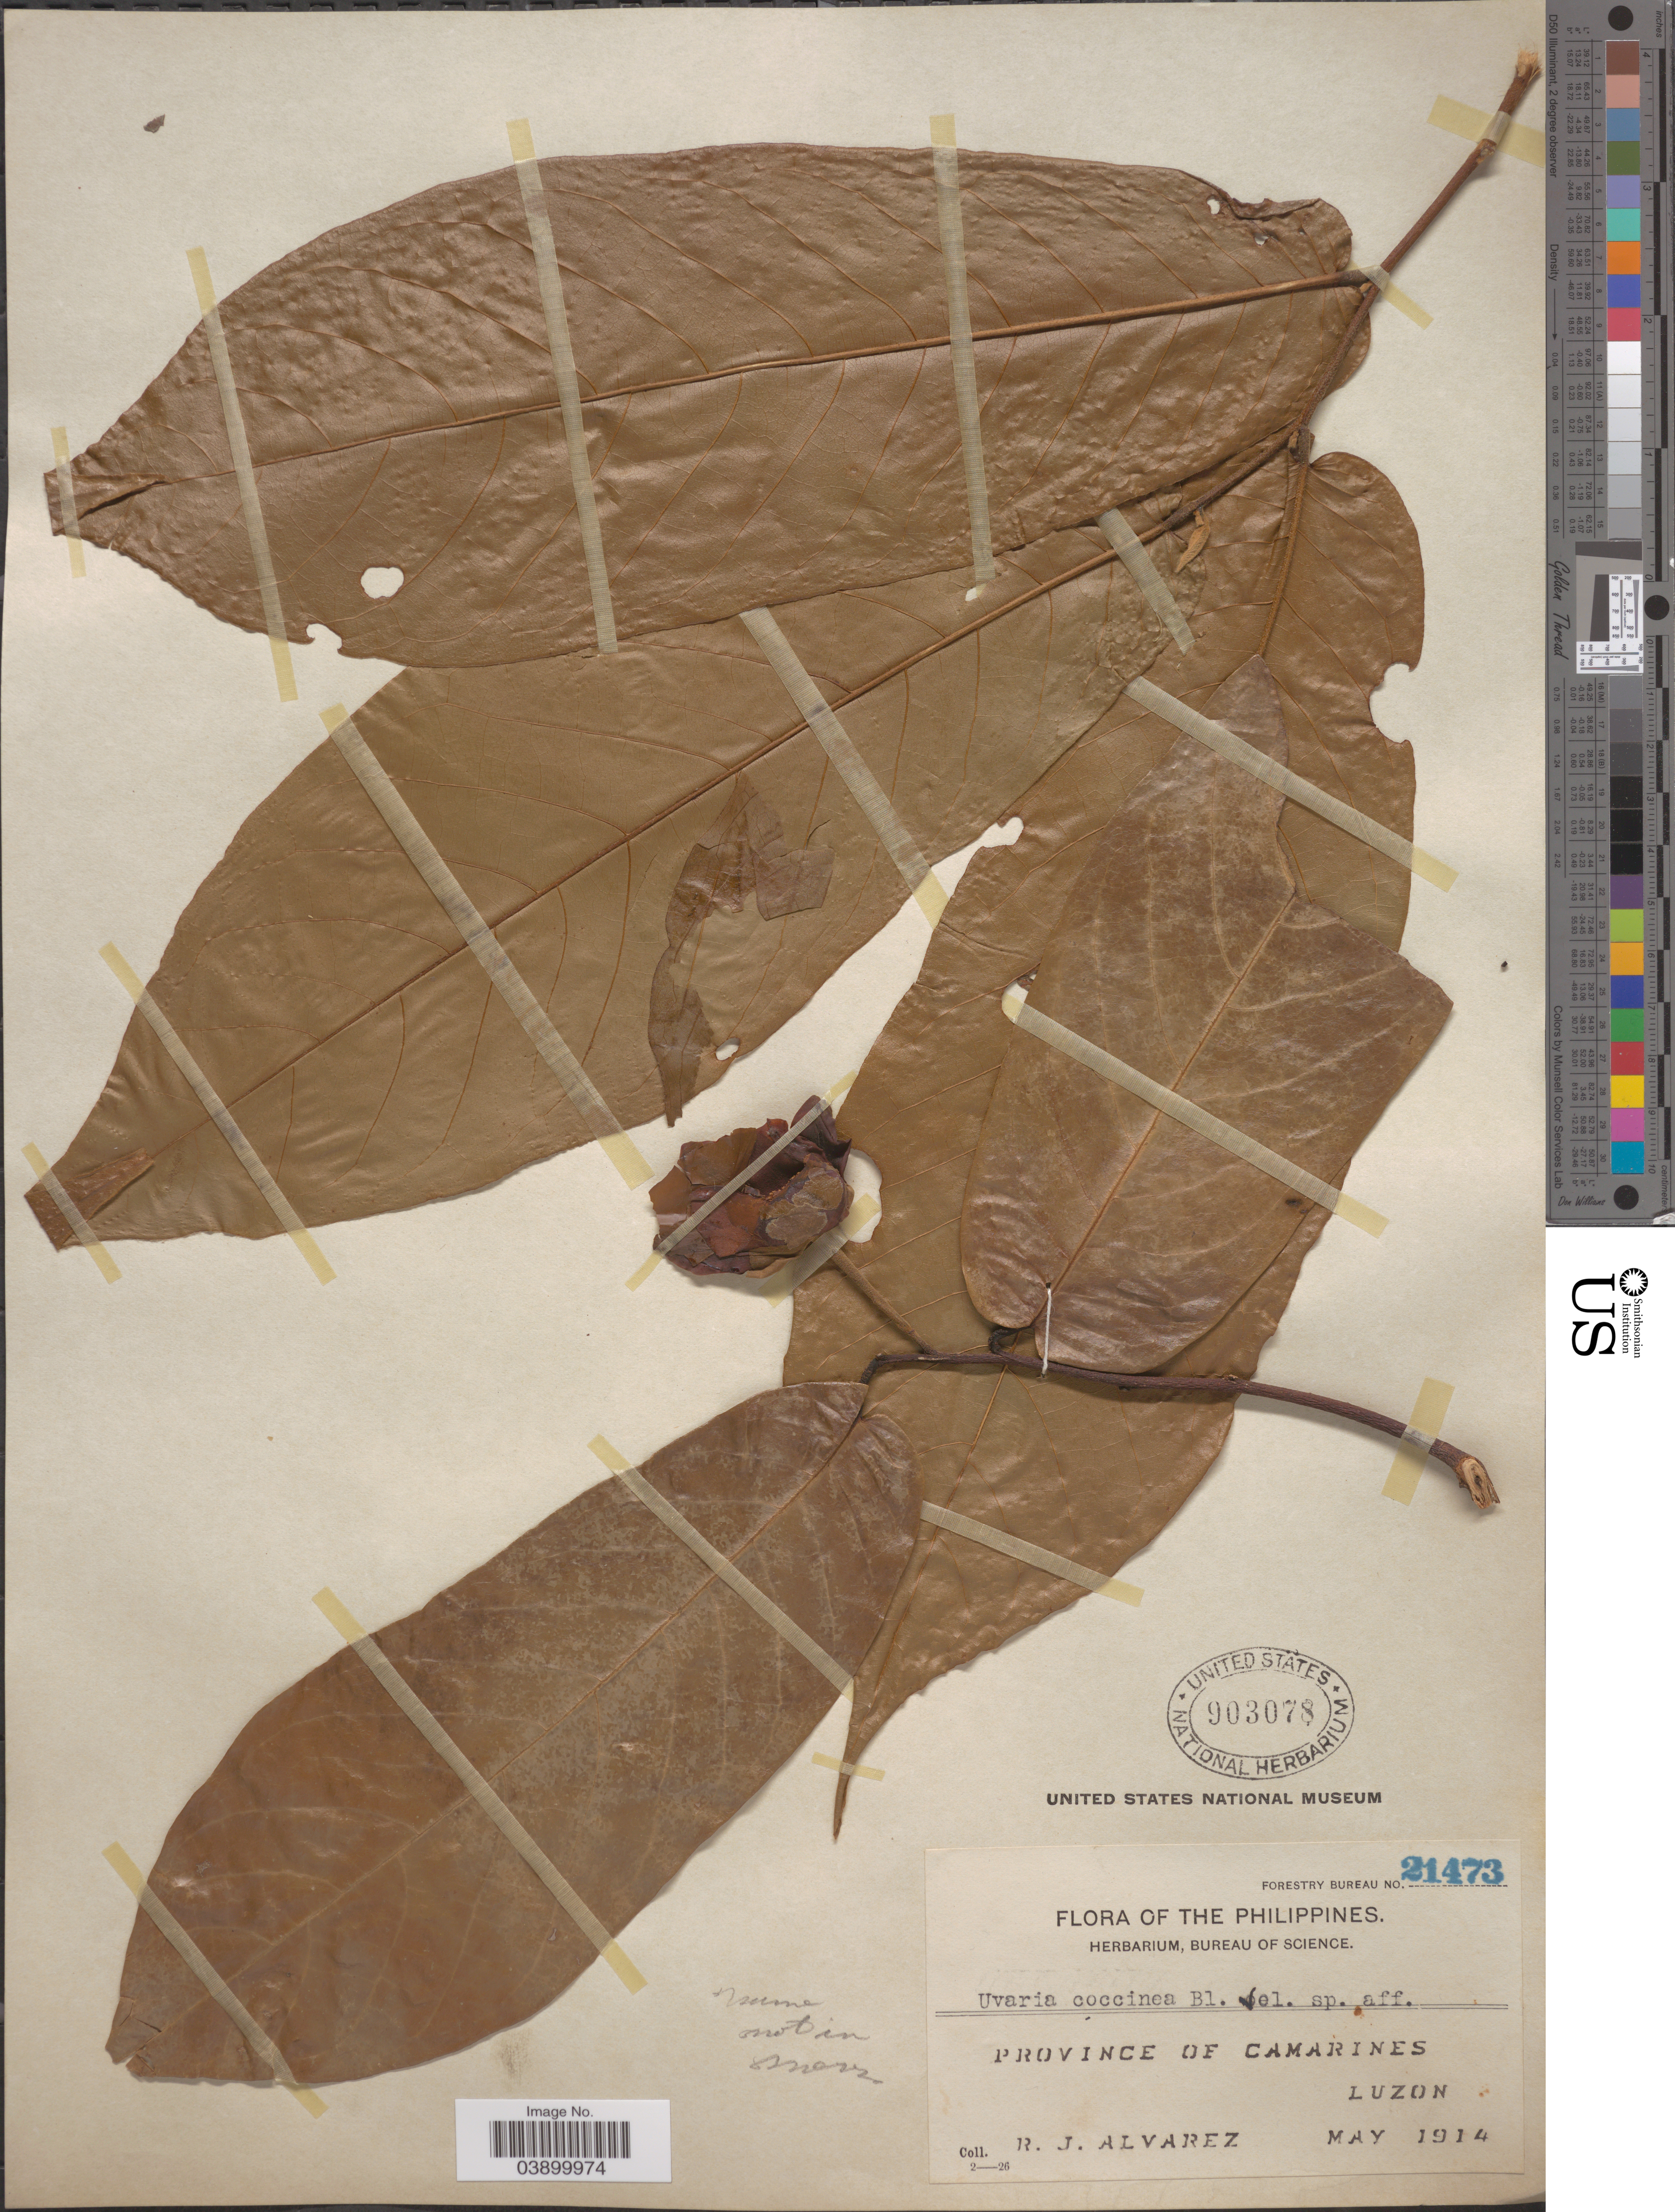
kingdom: Plantae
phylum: Tracheophyta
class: Magnoliopsida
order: Magnoliales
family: Annonaceae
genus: Uvaria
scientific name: Uvaria sp.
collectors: R. Alvarez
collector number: Forestry Bureau 21473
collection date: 1914-05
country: Philippines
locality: Province of Camarines. Luzon.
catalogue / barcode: US 903078